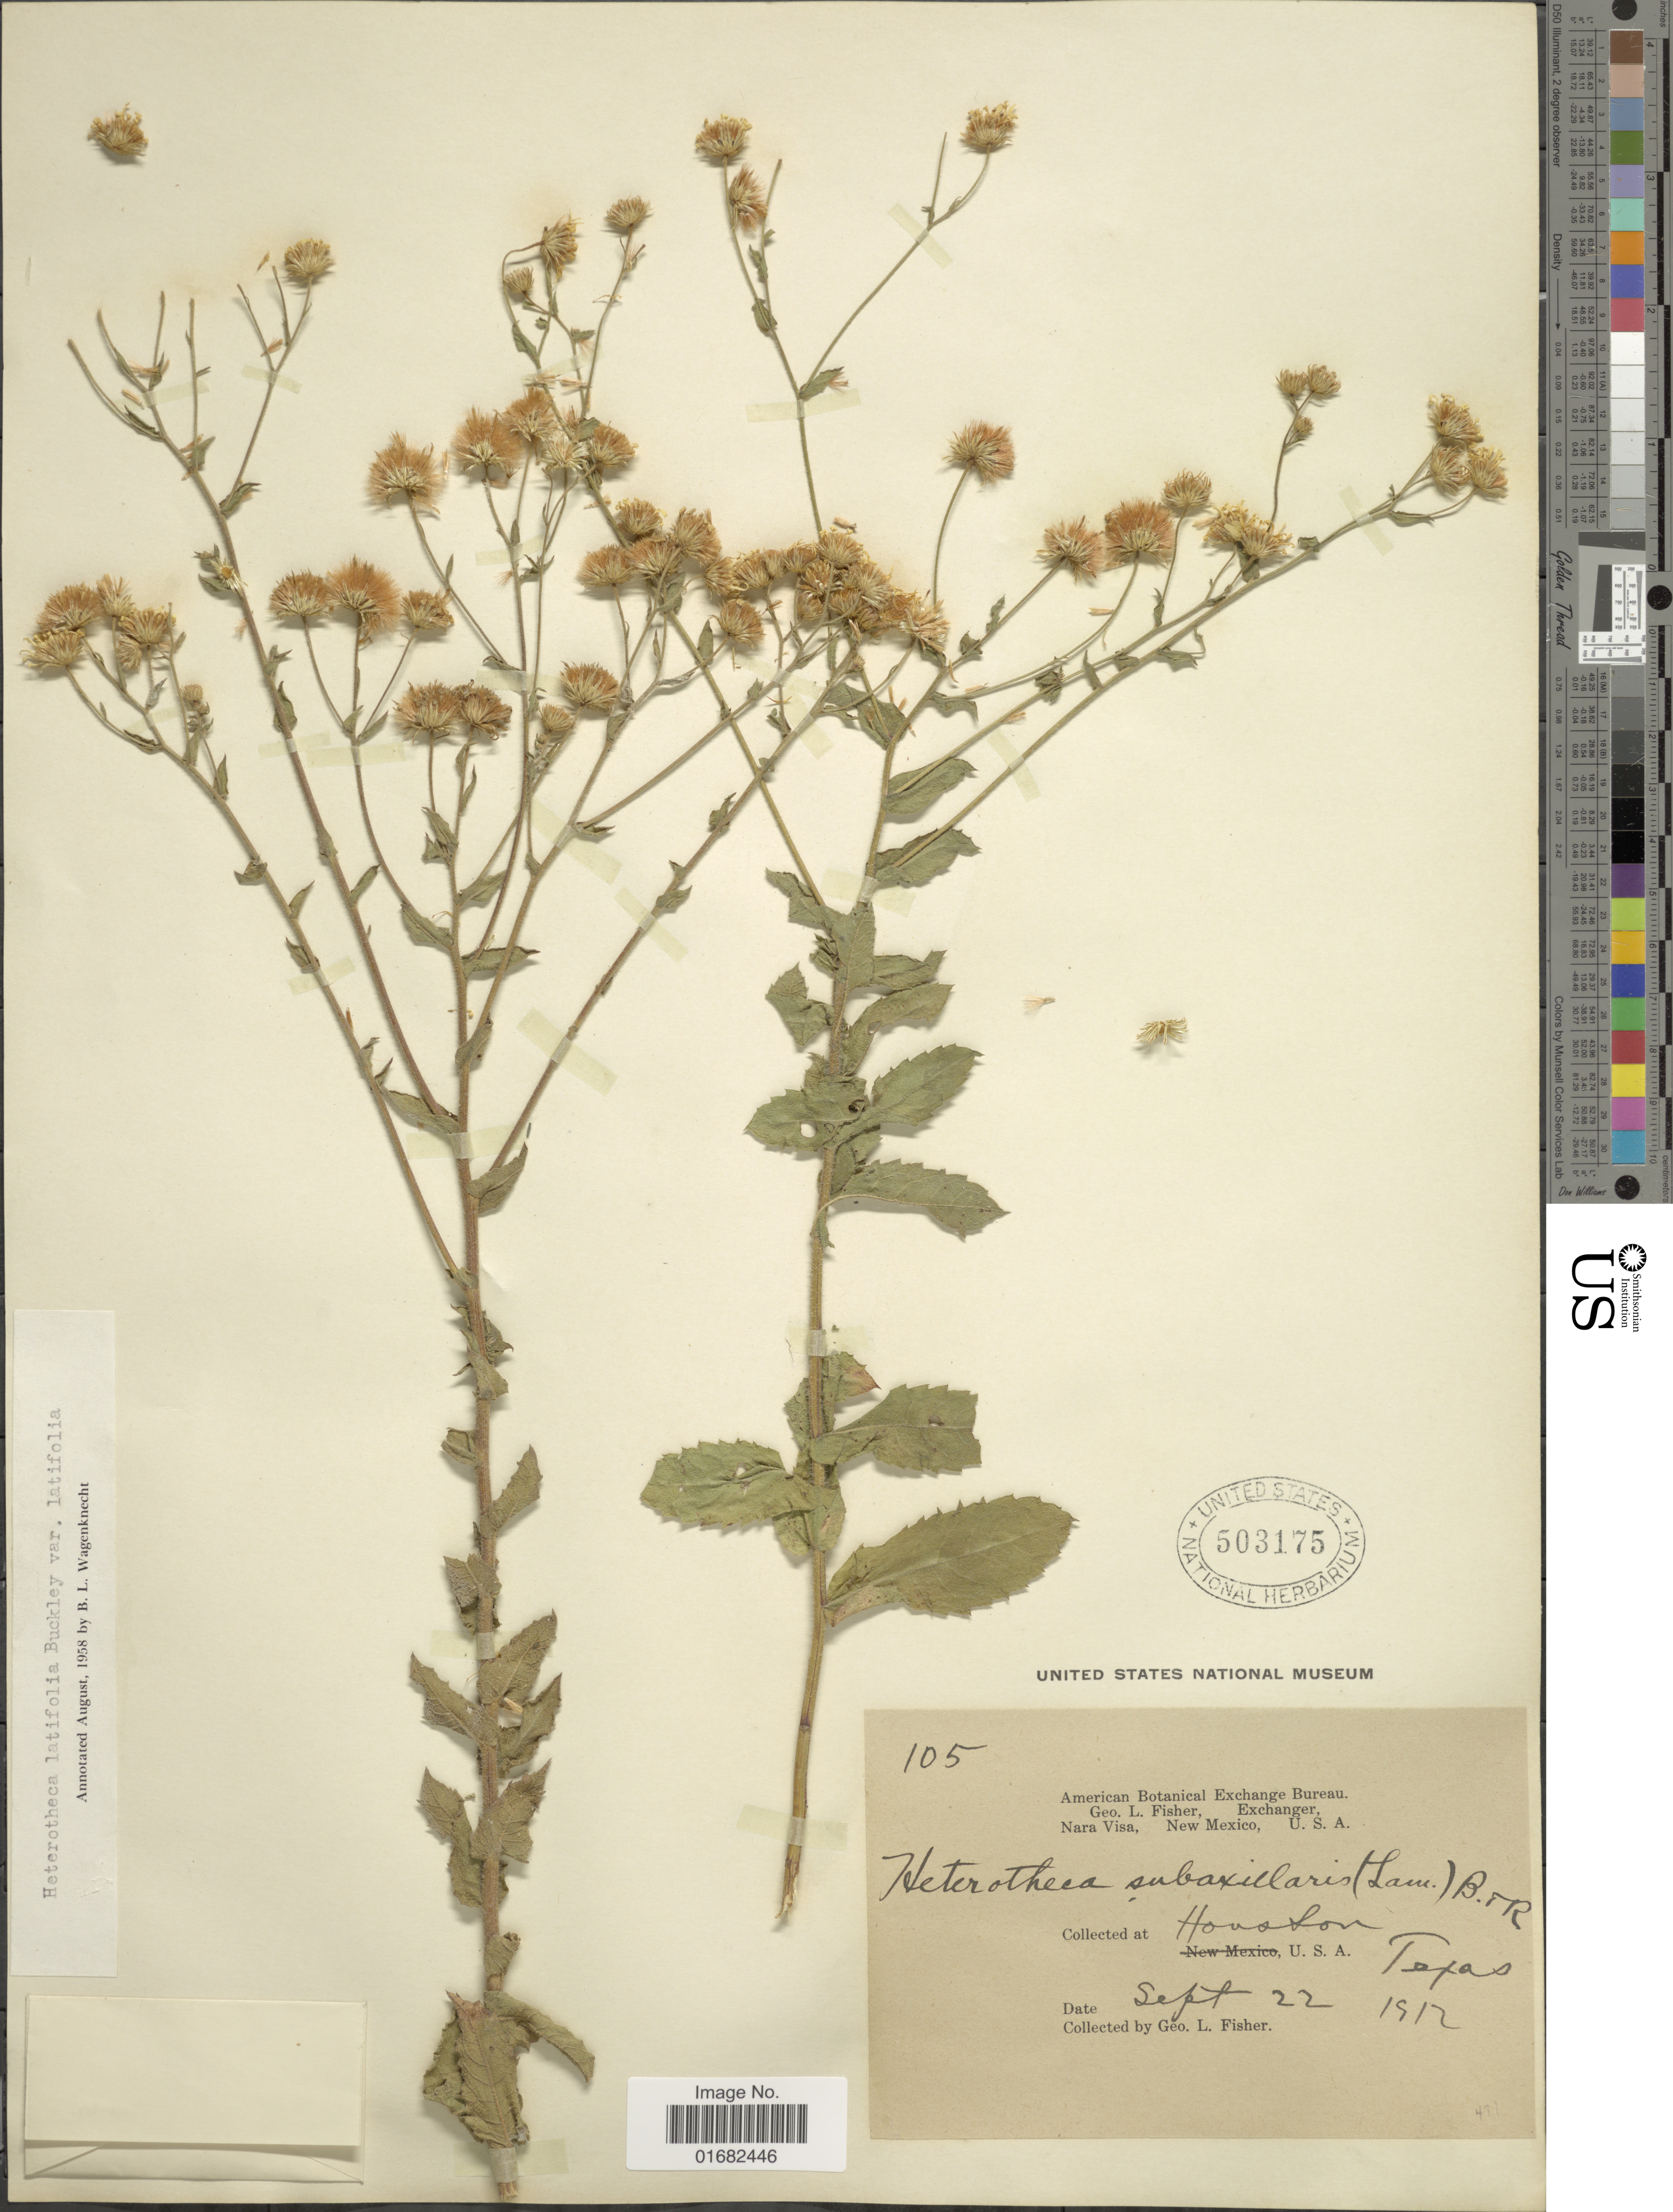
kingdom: Plantae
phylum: Tracheophyta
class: Magnoliopsida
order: Asterales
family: Asteraceae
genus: Heterotheca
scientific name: Heterotheca latifolia var. latifolia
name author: Buckley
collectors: G. L. Fisher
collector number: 105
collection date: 1912-09-22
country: United States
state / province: Texas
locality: Houston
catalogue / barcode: US 503175